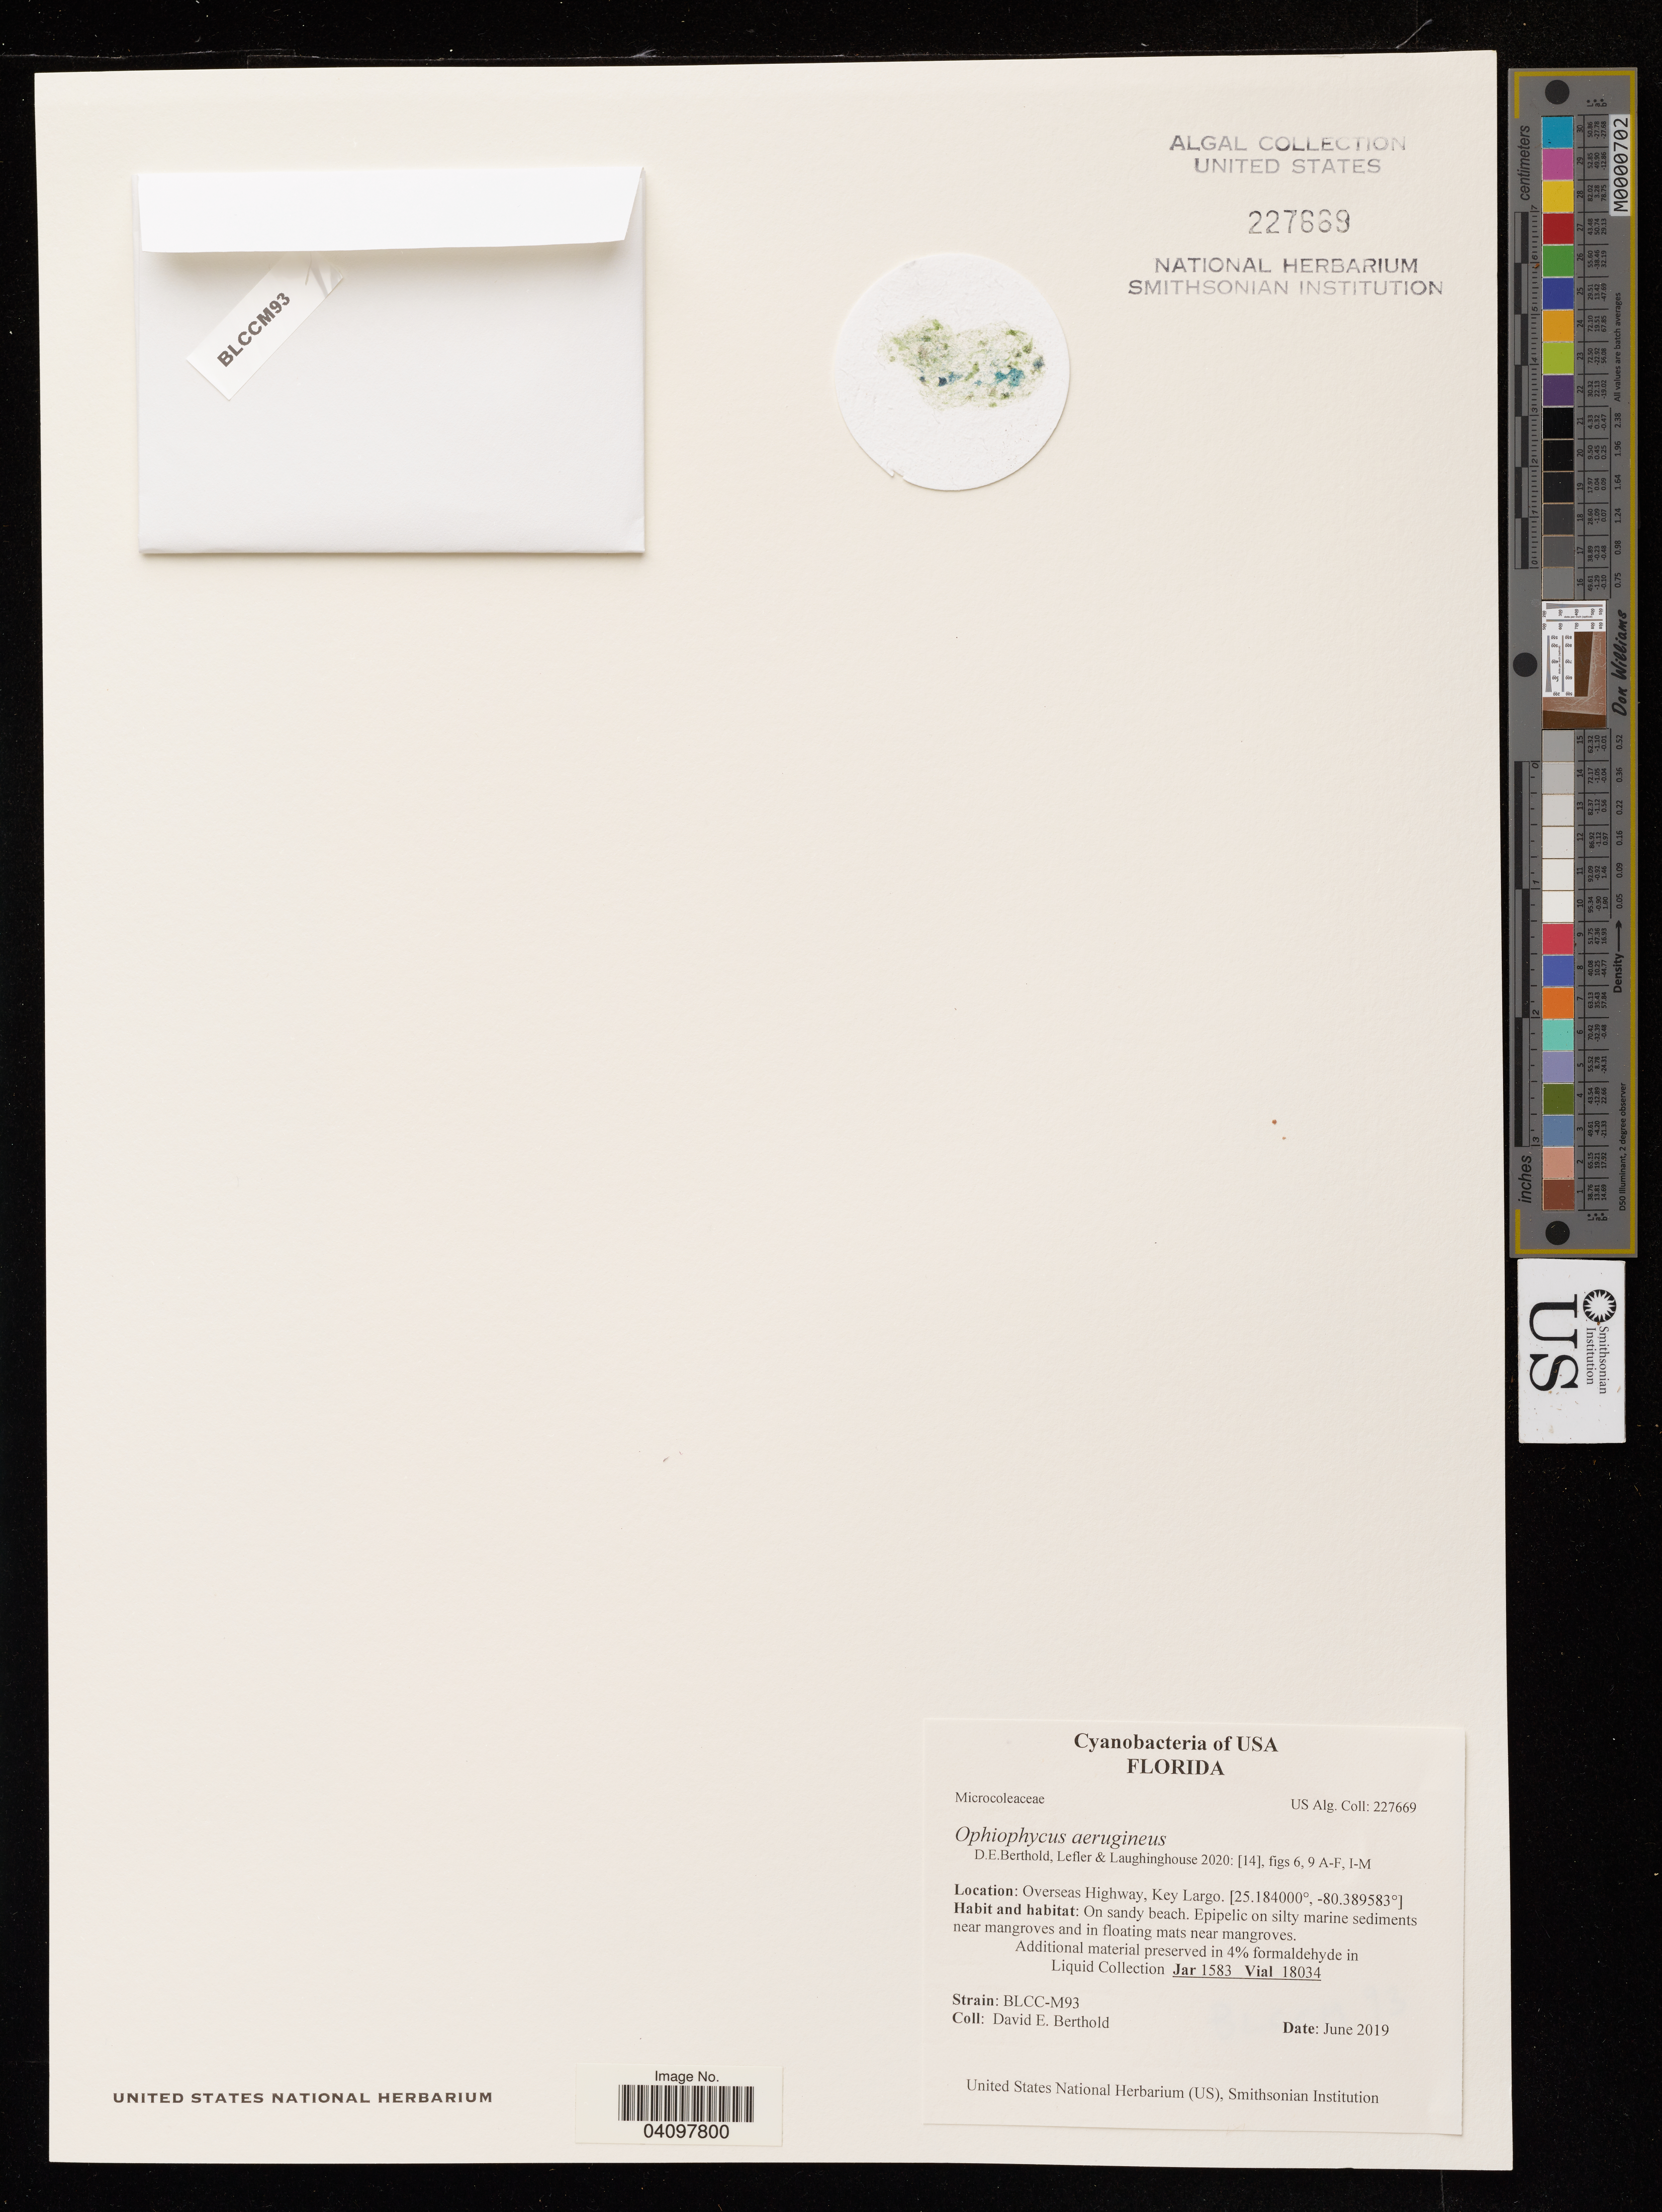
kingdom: Bacteria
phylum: Cyanobacteria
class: Cyanobacteriia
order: Cyanobacteriales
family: Microcoleaceae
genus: Ophiophycus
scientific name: Ophiophycus aerugineus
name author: D.E. Berthold et al.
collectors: D. Berthold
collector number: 227669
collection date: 2019-06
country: United States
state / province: Florida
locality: Overseas Highway, Key Largo.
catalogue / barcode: US 227669